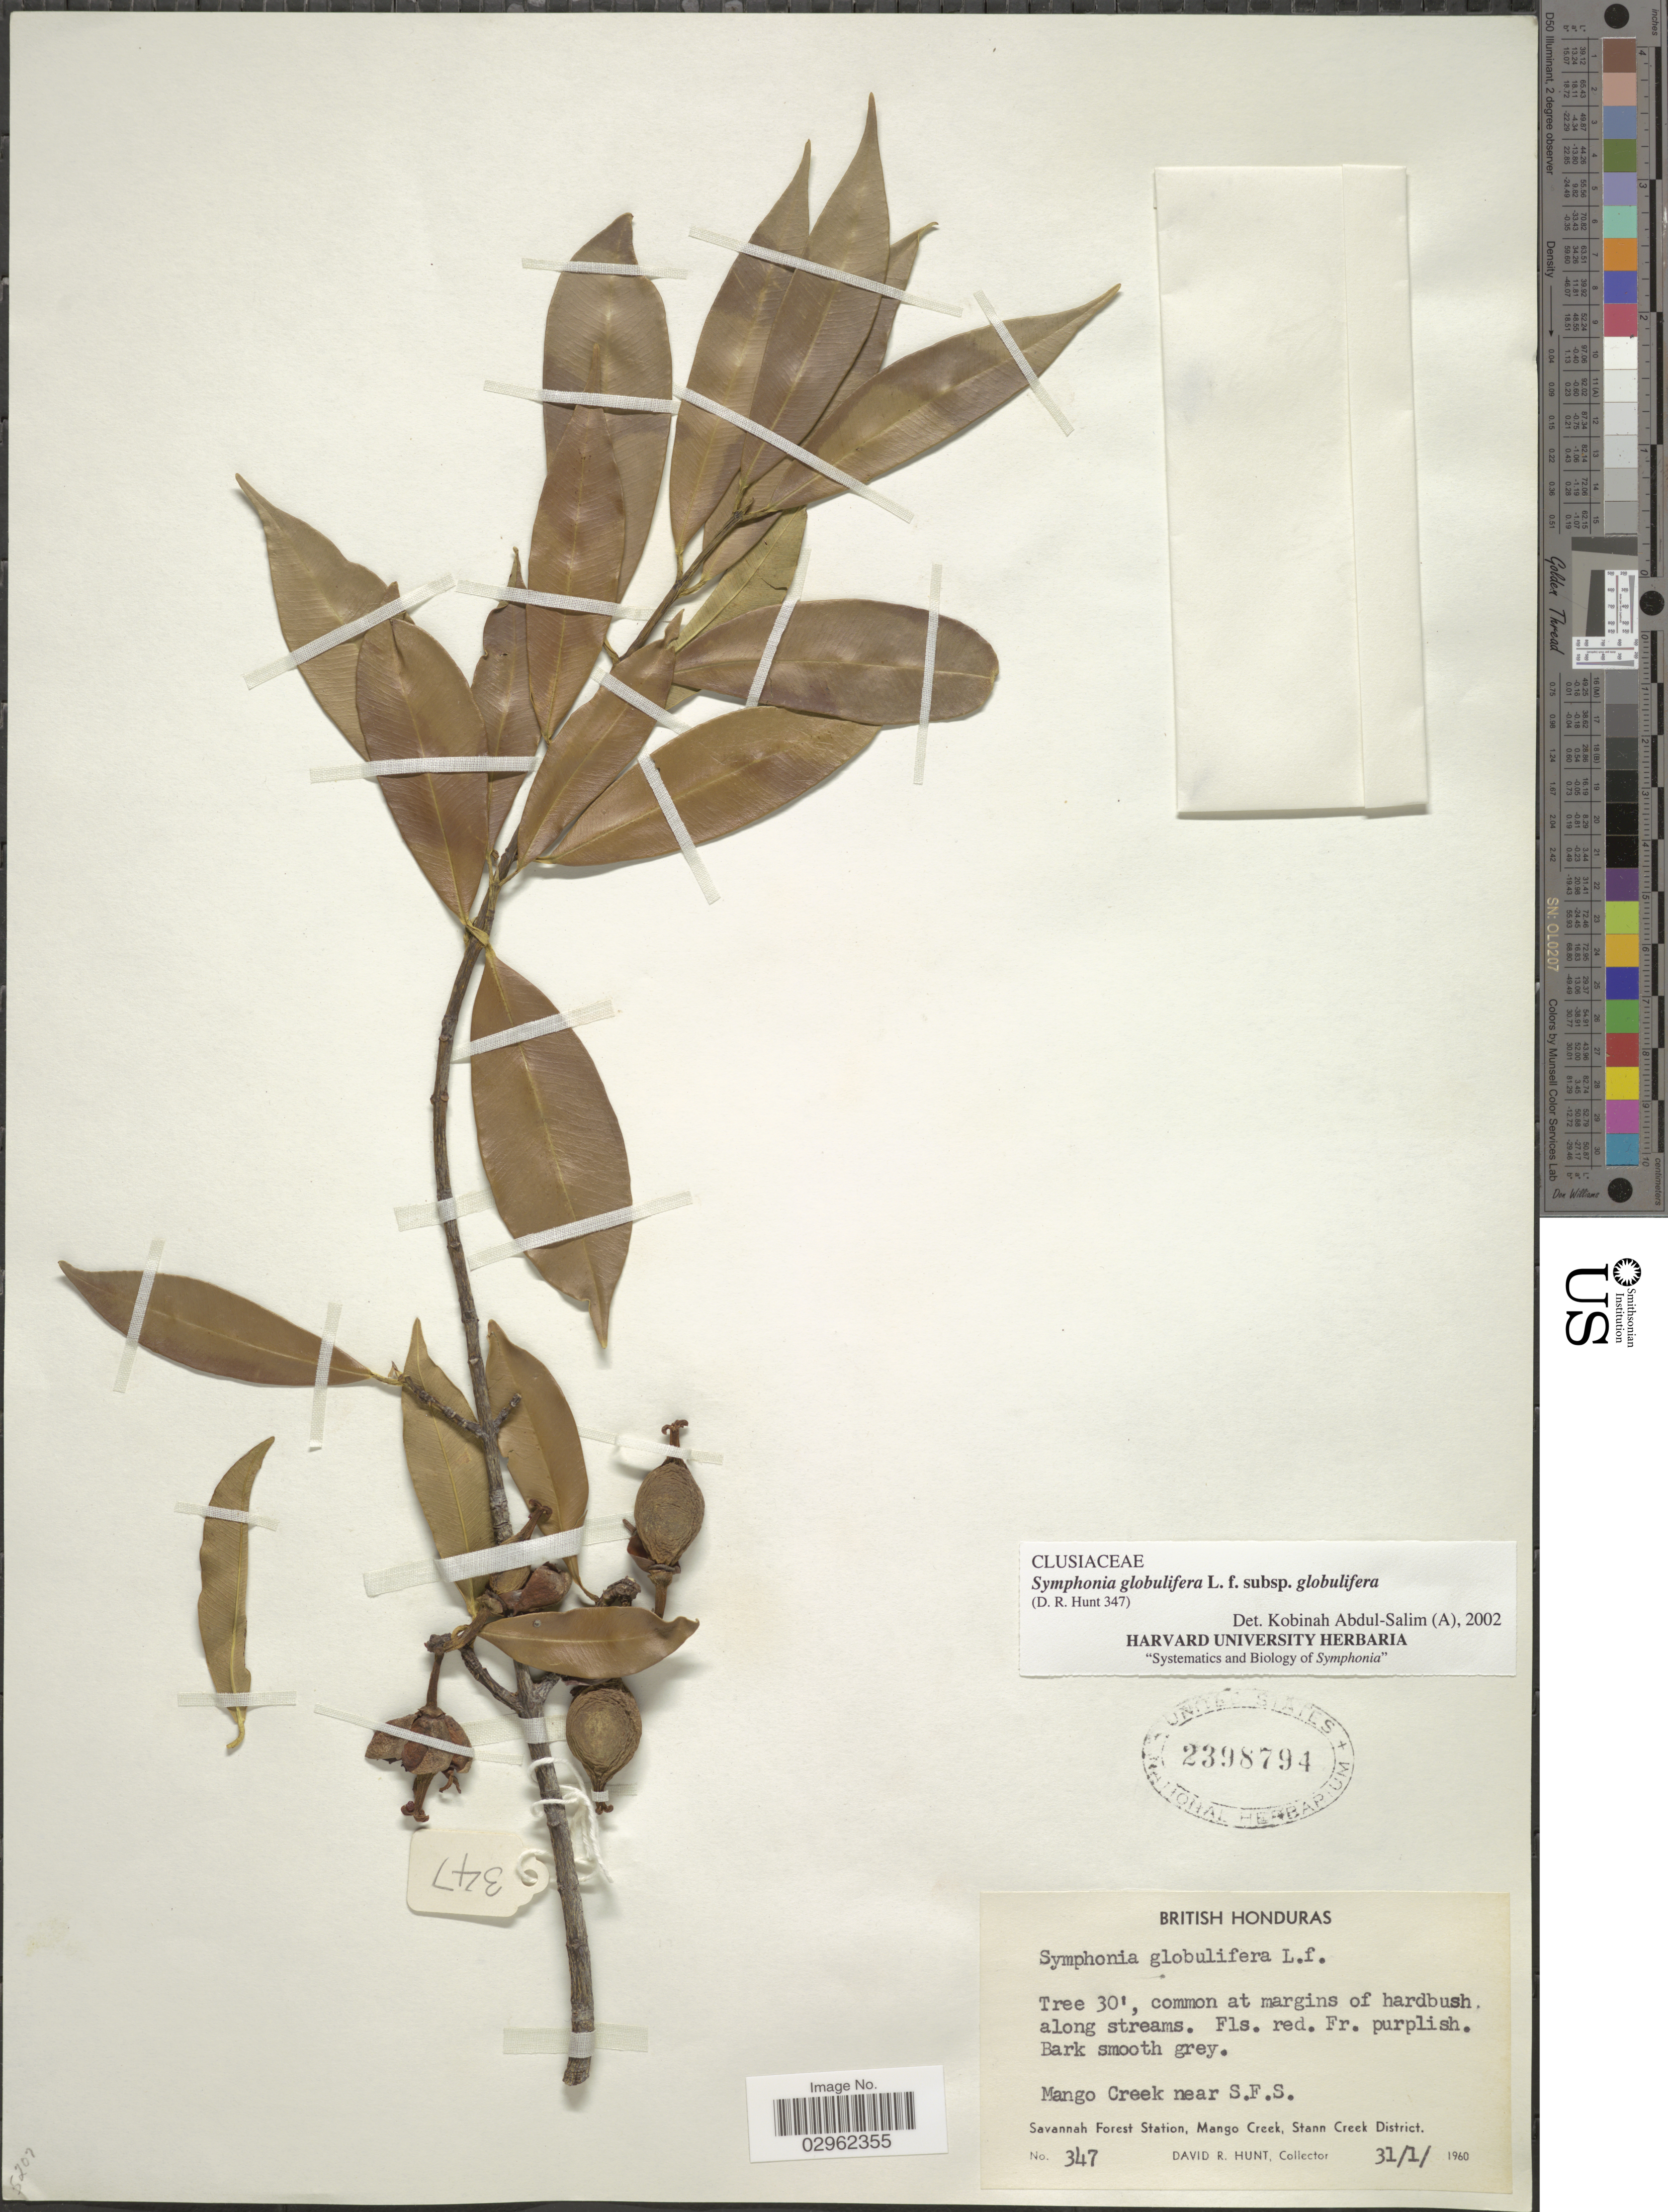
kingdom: Plantae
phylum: Tracheophyta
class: Magnoliopsida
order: Malpighiales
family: Clusiaceae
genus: Symphonia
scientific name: Symphonia globulifera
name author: L. f.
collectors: D. R. Hunt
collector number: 347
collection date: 1960-01-31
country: Belize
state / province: Stann Creek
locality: British Honduras. Mango Creek near S.F.S. Savannah Forest Station, Mango Creek, Stann Creek District.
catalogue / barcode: US 2398794